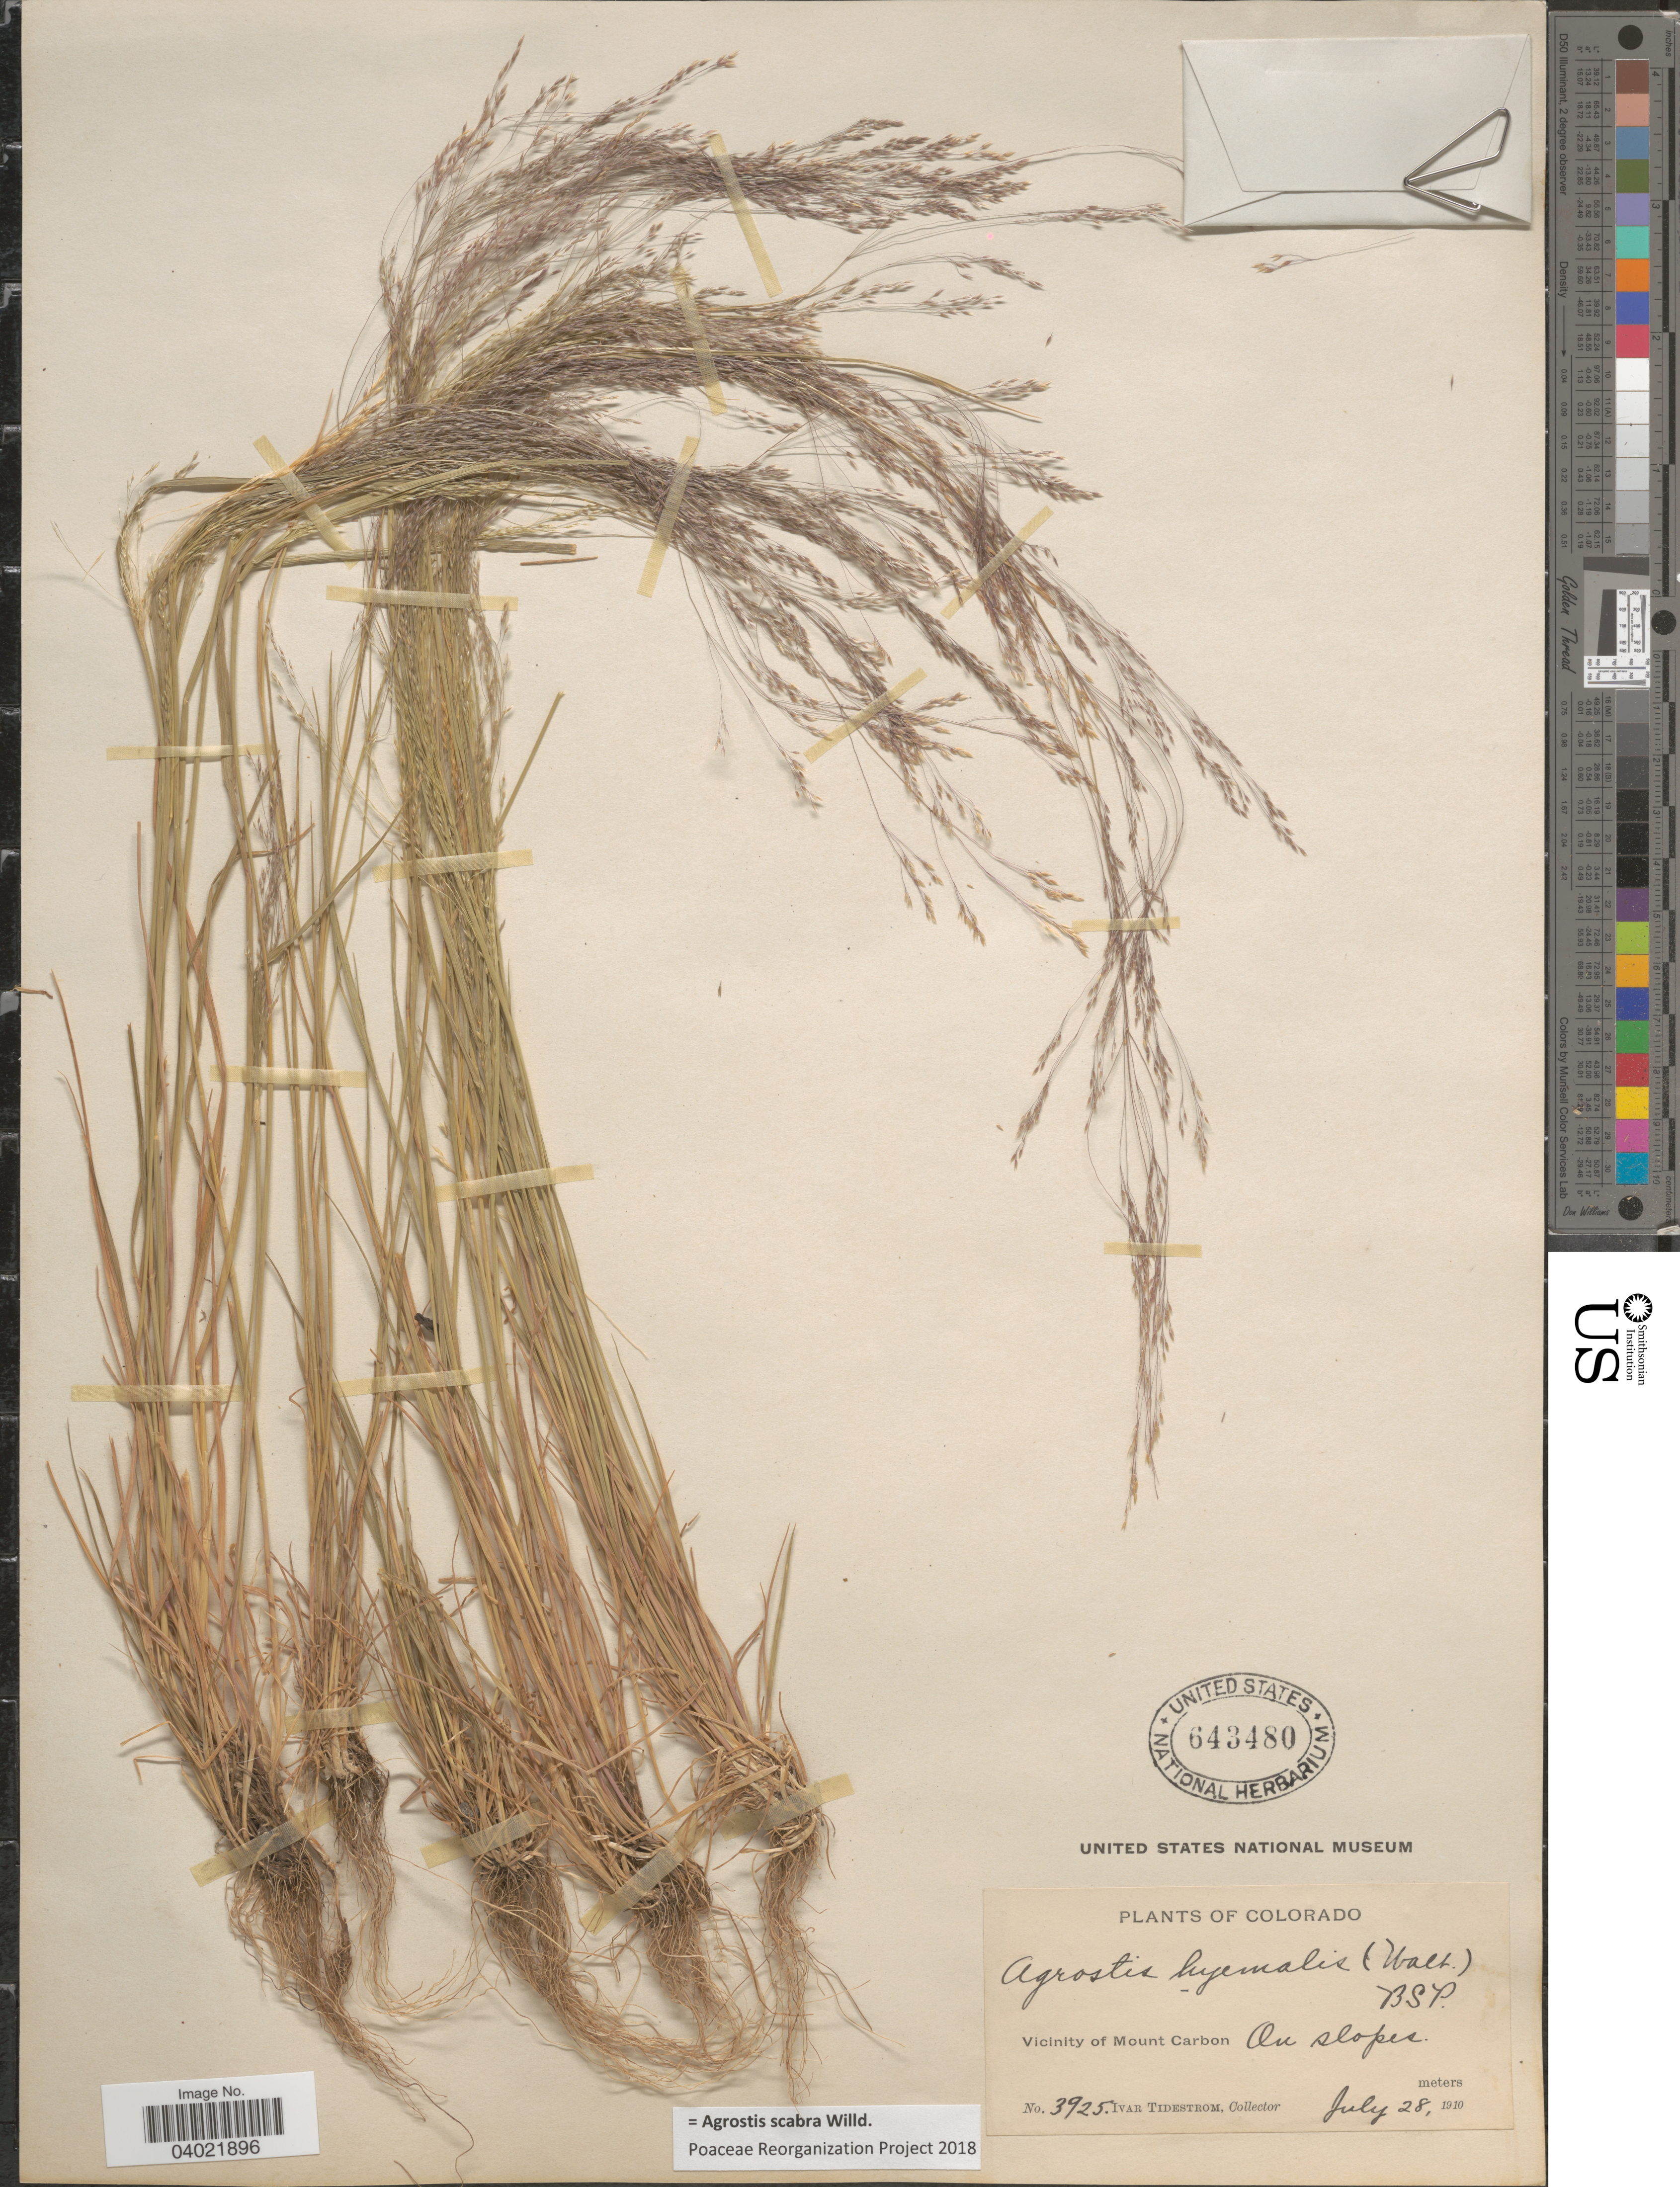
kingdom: Plantae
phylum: Tracheophyta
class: Liliopsida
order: Poales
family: Poaceae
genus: Agrostis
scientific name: Agrostis scabra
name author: Willd.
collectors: I. F. Tidestrom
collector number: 3925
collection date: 1910-07-28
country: United States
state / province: Colorado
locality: Vicinity of Mount Carbon.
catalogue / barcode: US 643480